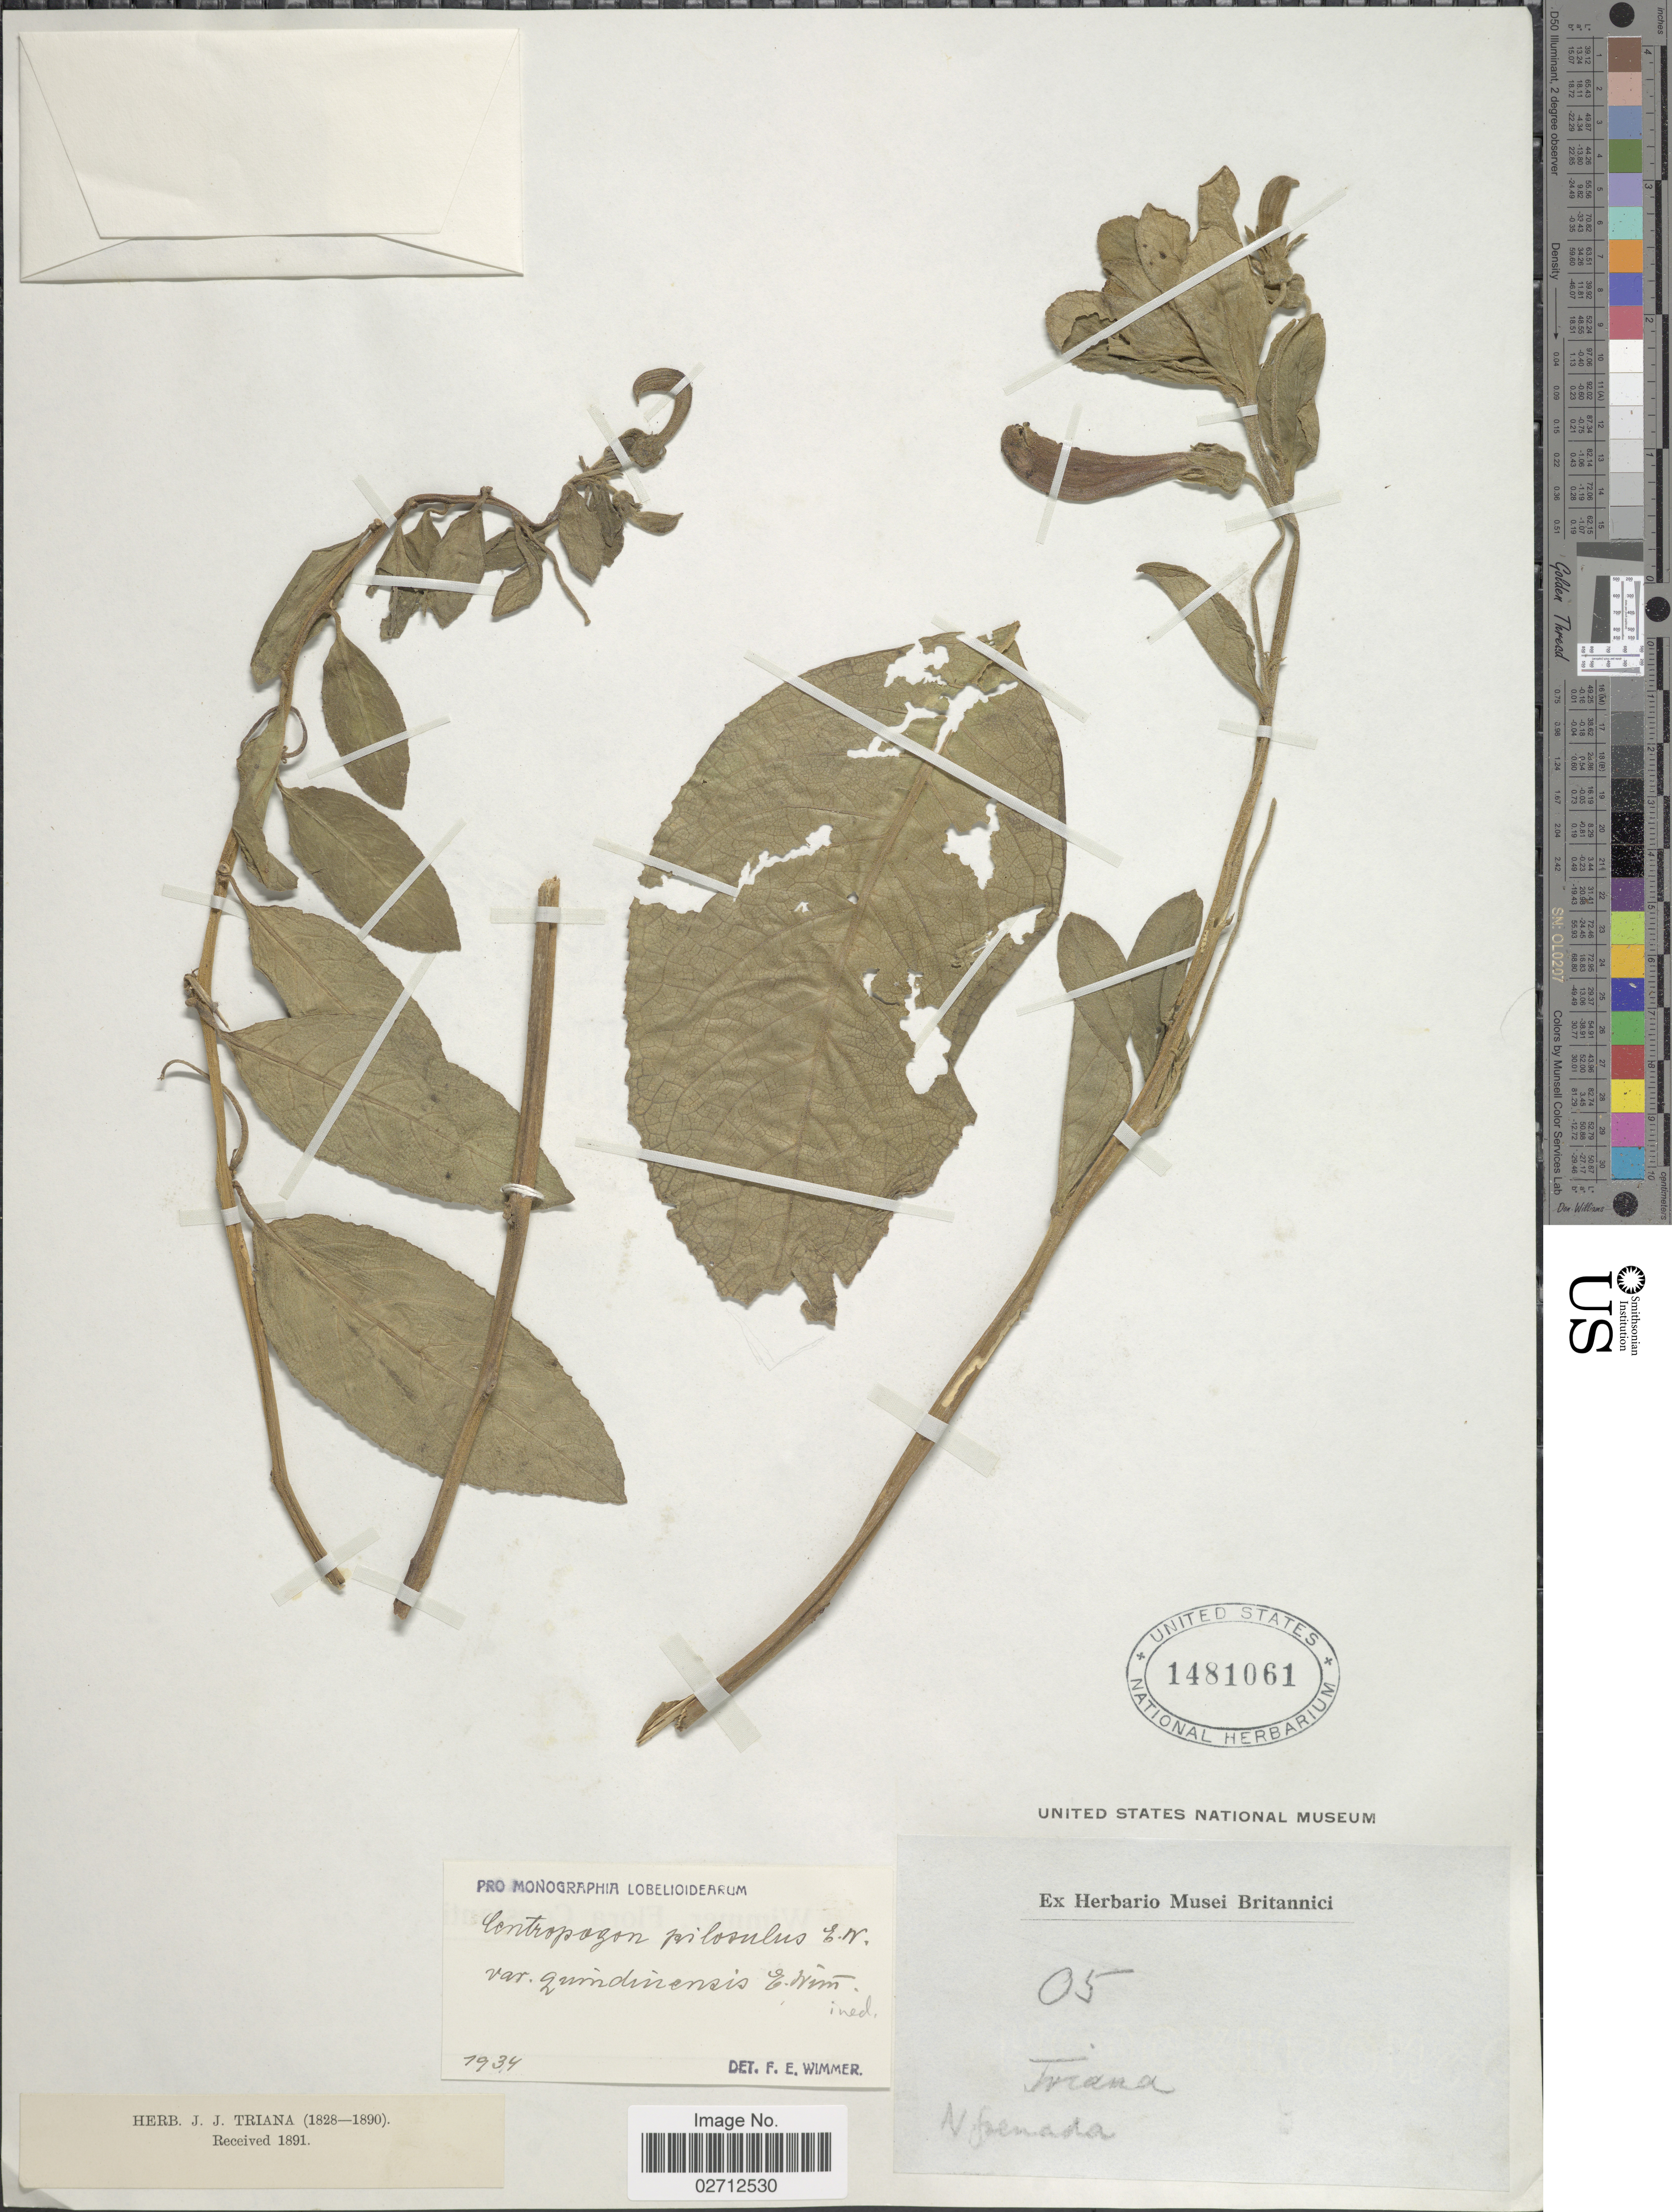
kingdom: Plantae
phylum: Tracheophyta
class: Magnoliopsida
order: Asterales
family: Campanulaceae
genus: Centropogon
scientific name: Centropogon pilosulus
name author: E. Wimm.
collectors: J. J. Triana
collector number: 05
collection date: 1828/1890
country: Colombia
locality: N. Grenada [Viceroyalty of New Granada]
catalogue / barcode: US 1481061